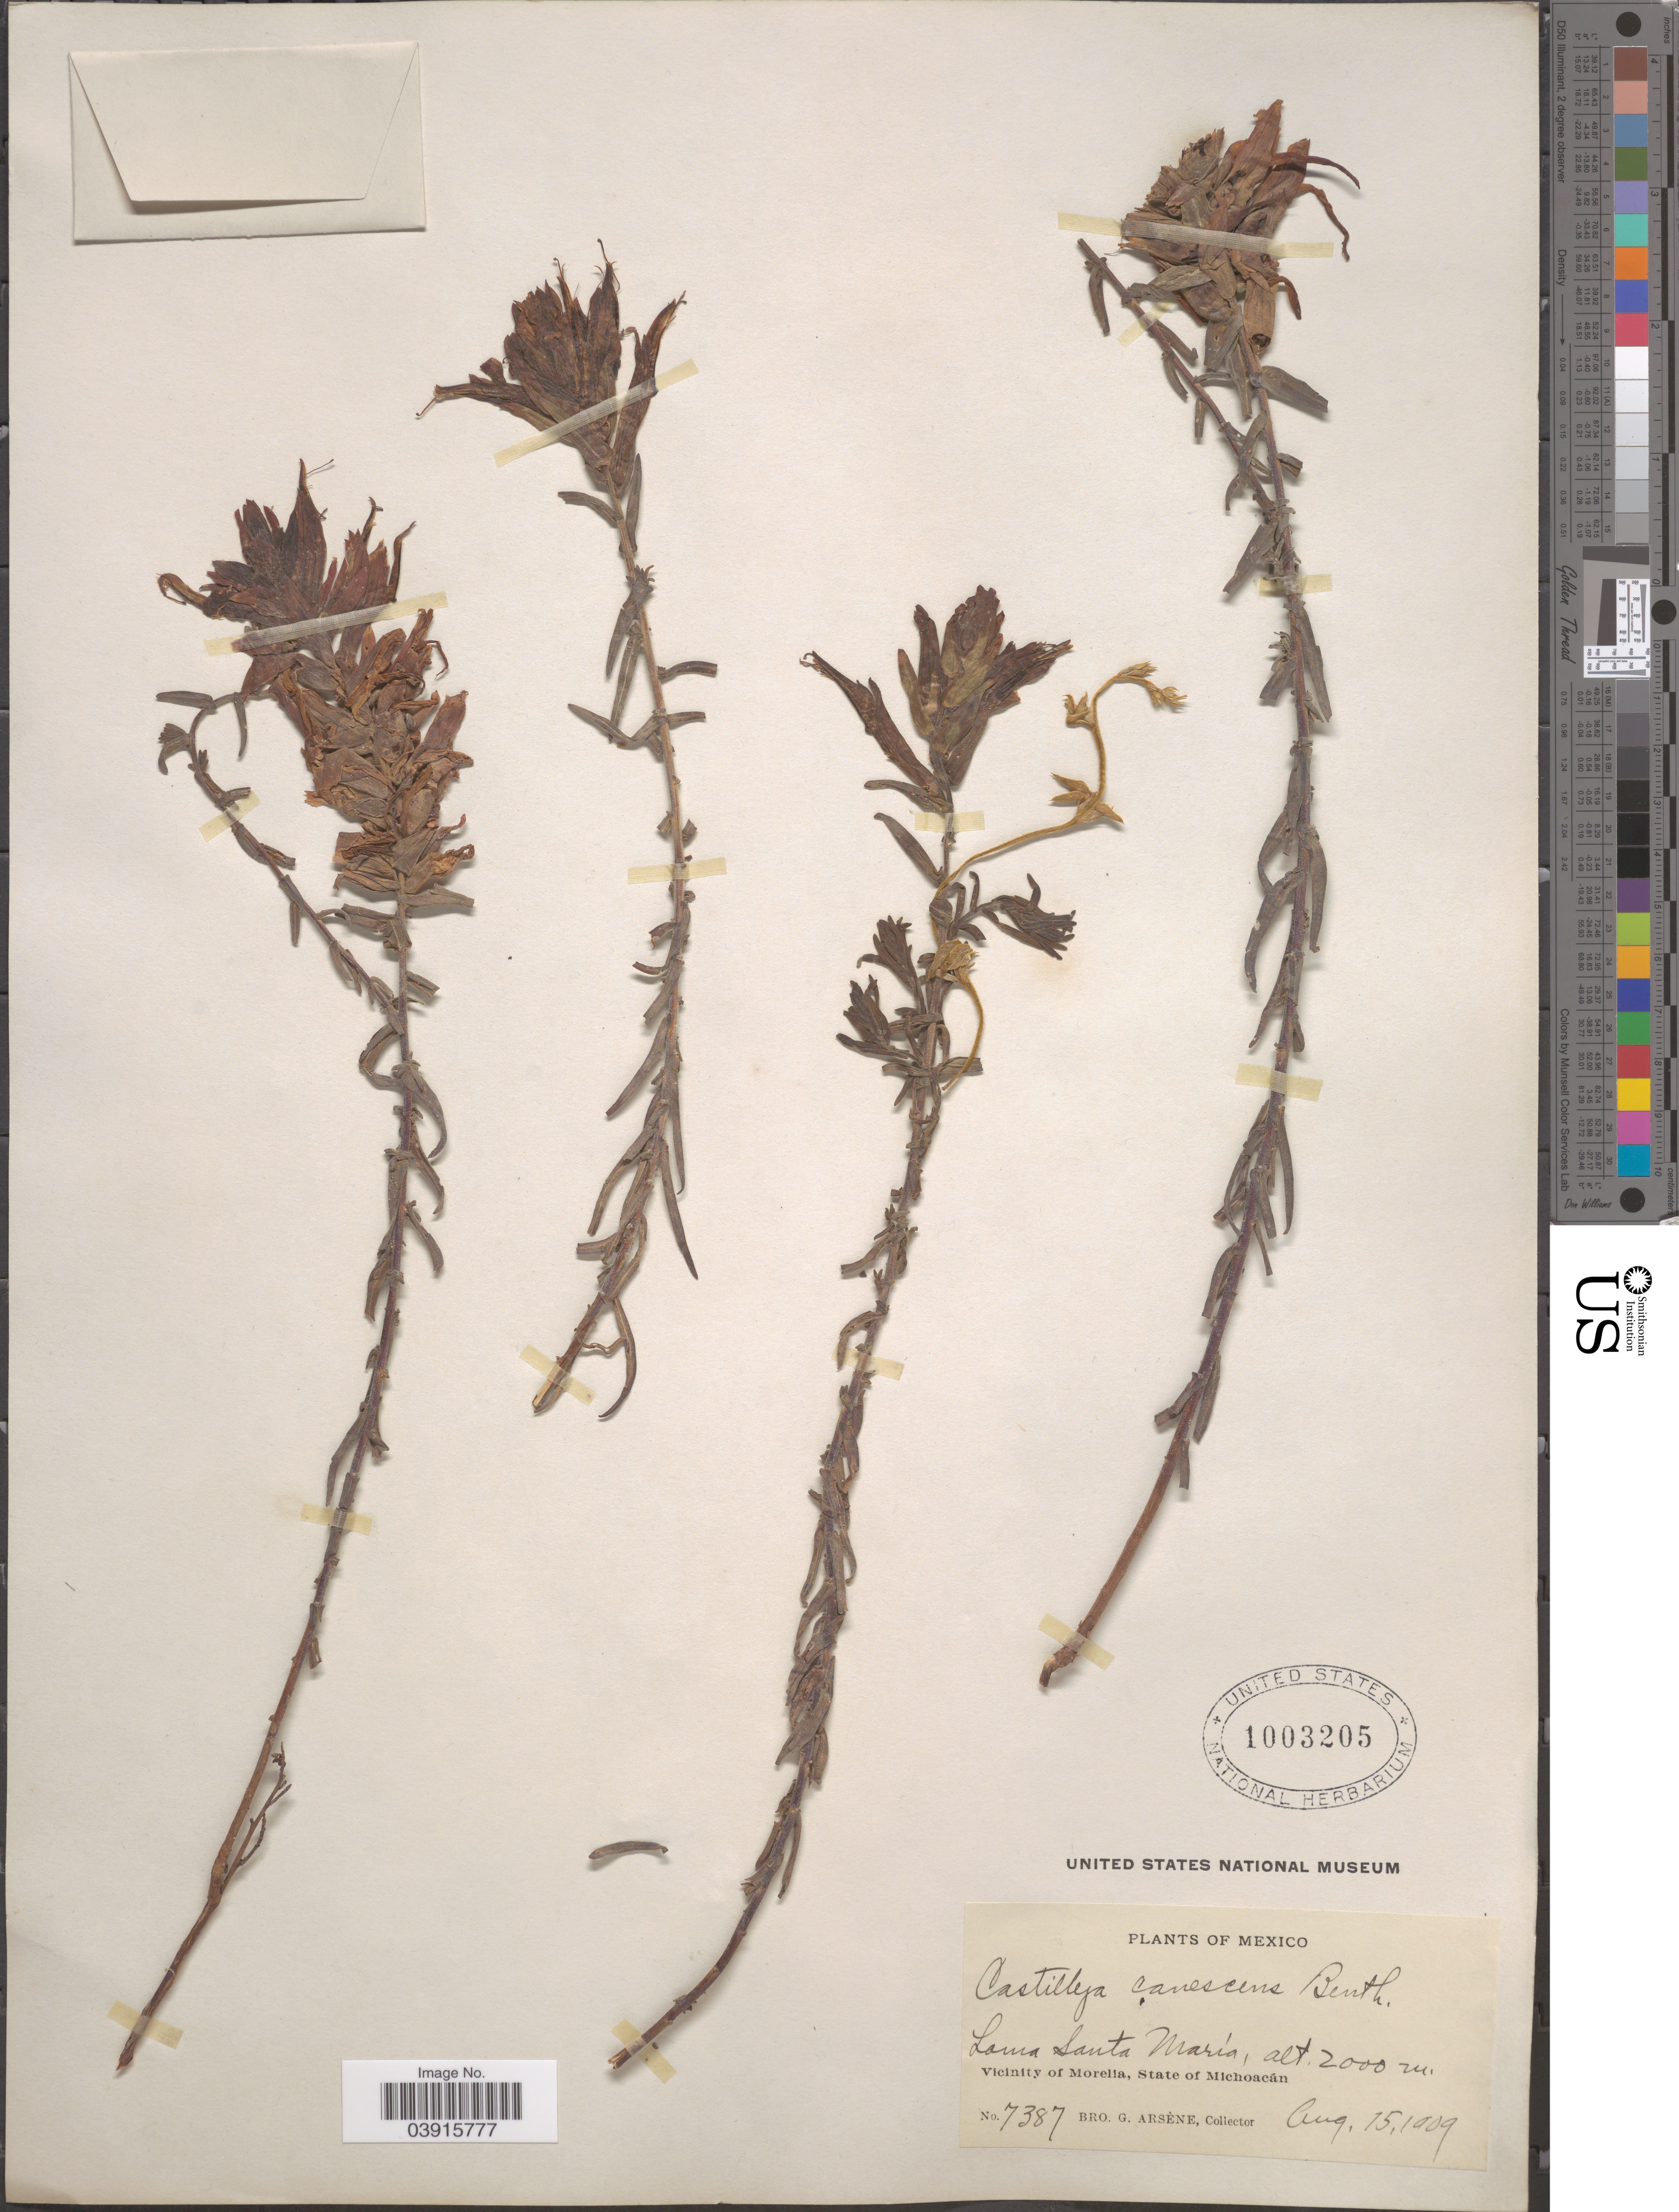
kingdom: Plantae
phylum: Tracheophyta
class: Magnoliopsida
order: Lamiales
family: Orobanchaceae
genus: Castilleja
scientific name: Castilleja tenuiflora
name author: Benth.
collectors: Bro. G. Arsène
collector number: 7387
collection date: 1909-08-15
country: Mexico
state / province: Michoacán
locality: Loma Santa María. Vicinity of Morelia.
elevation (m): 2000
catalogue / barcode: US 1003205